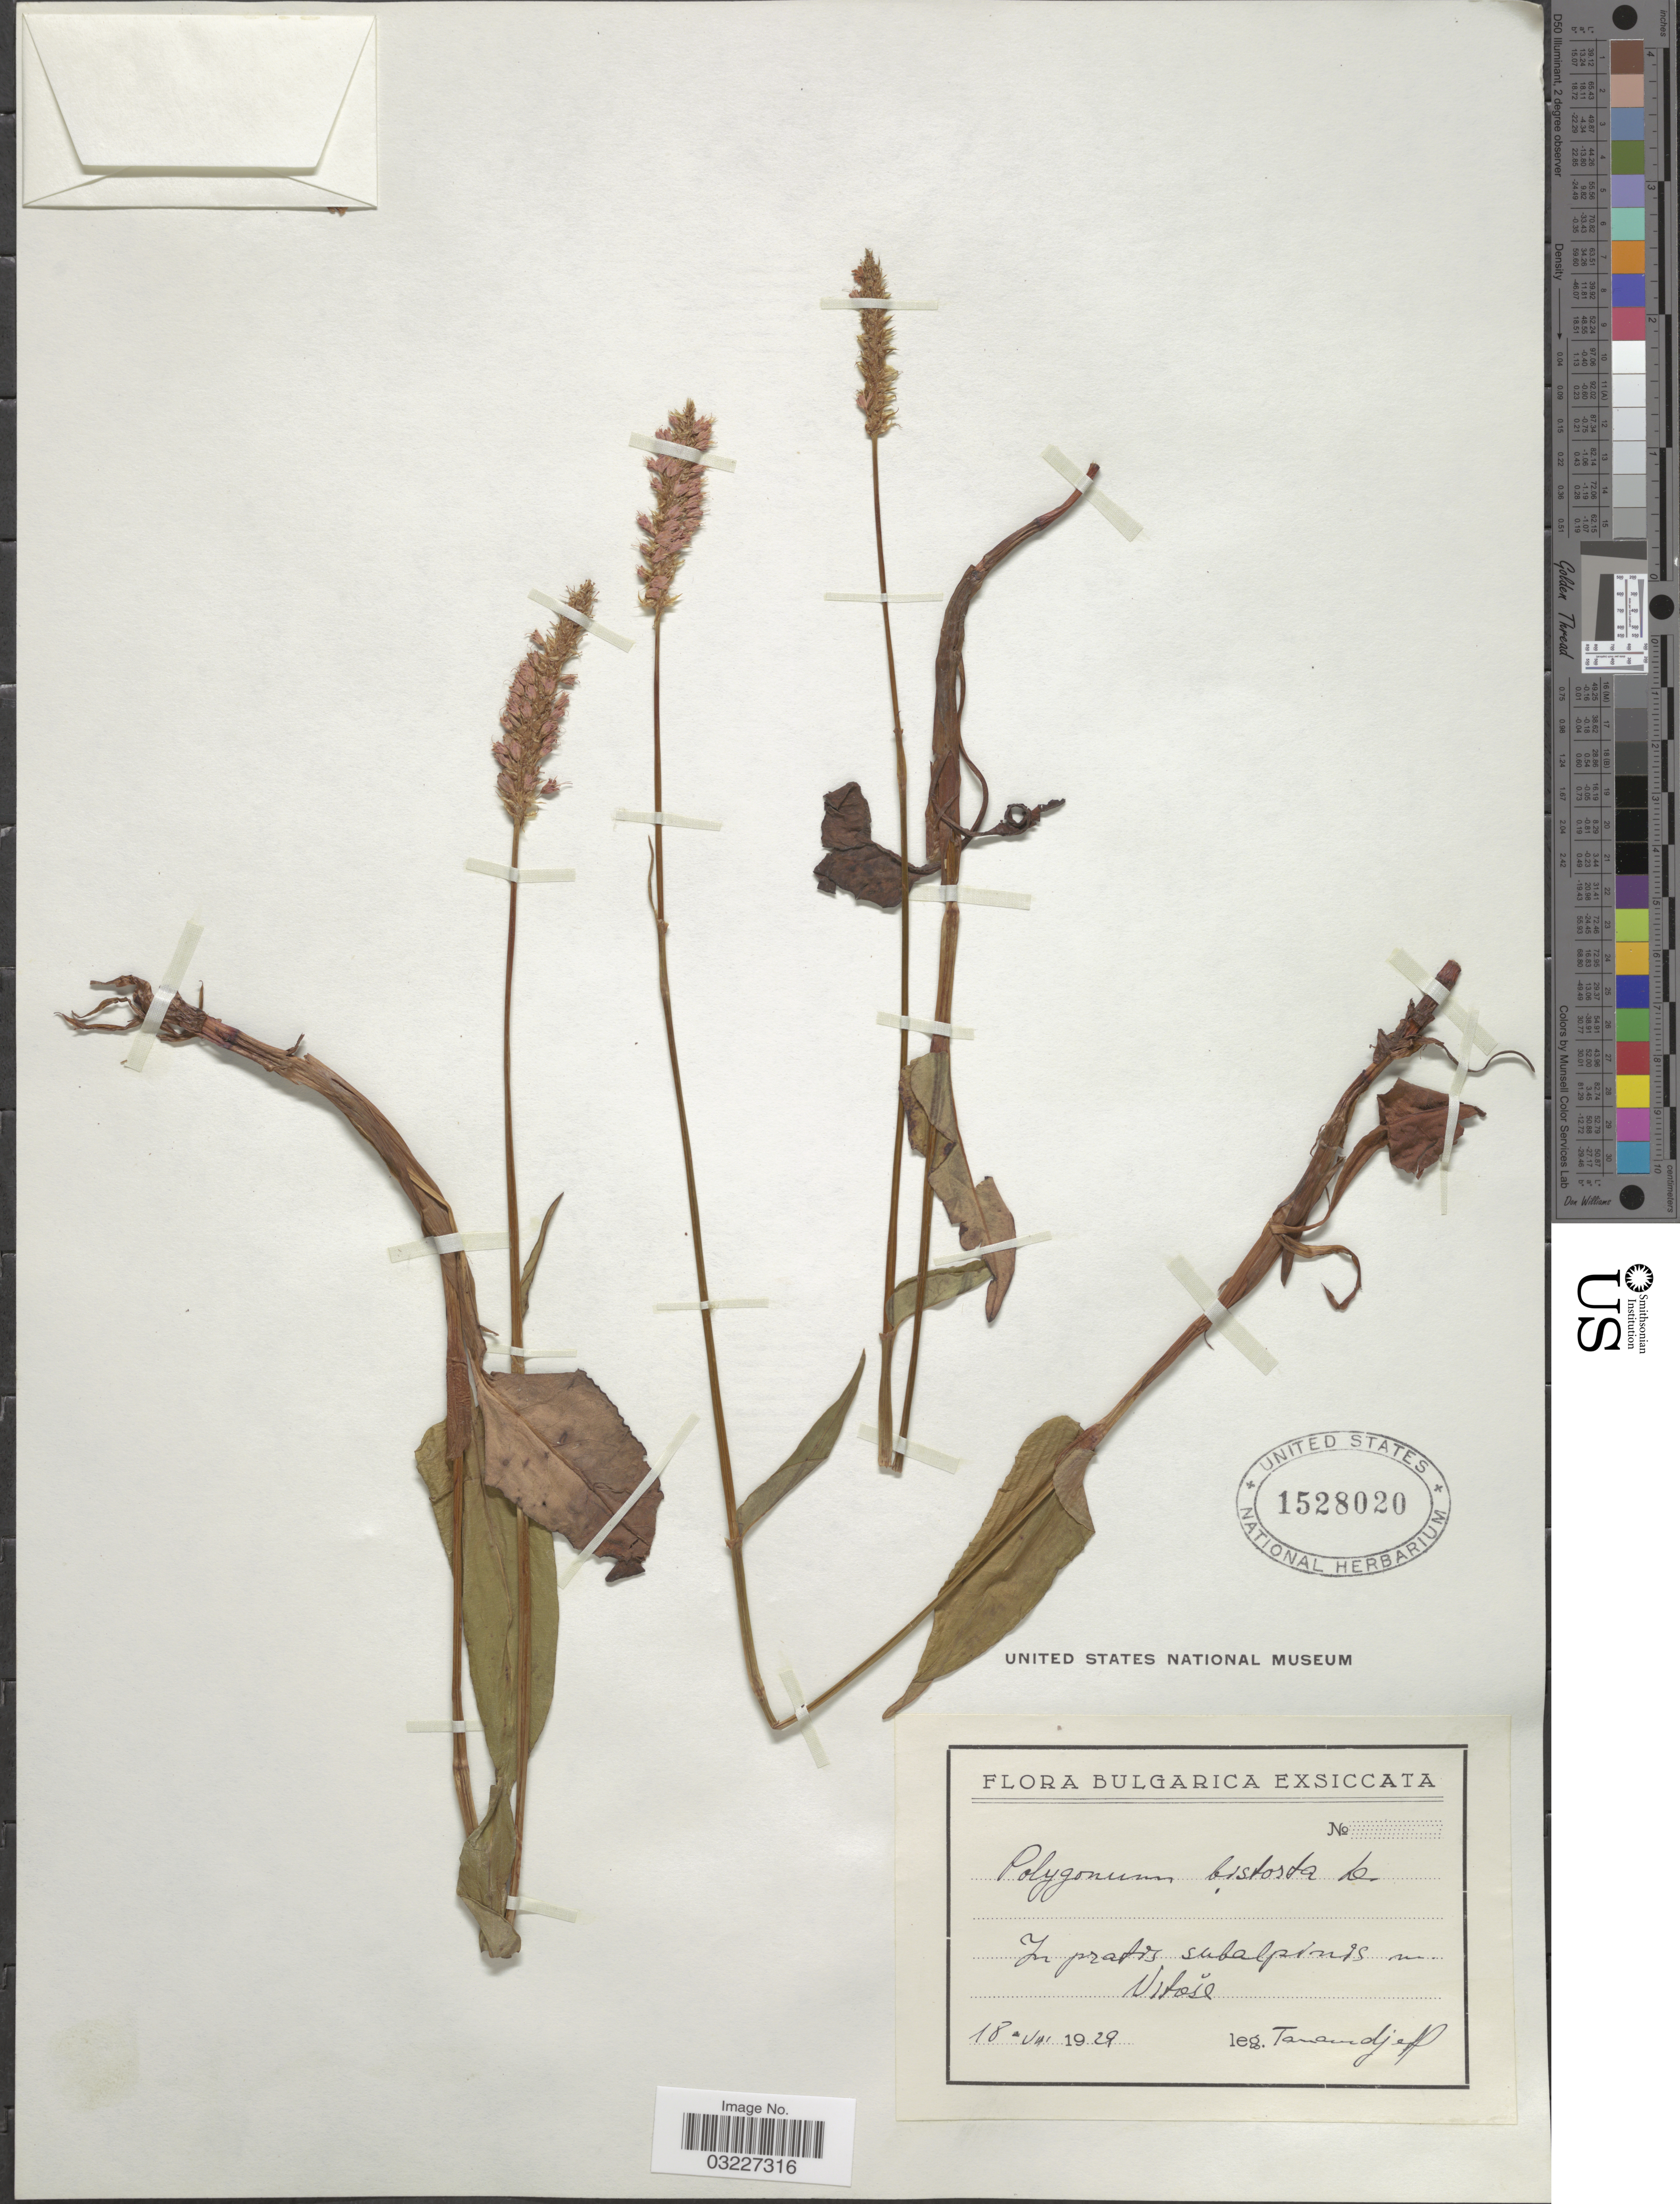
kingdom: Plantae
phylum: Tracheophyta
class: Magnoliopsida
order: Caryophyllales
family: Polygonaceae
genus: Bistorta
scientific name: Bistorta officinalis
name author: Delarbre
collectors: -. Tanandjeff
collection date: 1929-08-18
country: Bulgaria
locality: In pratis subalpinis m. Vitosĕ.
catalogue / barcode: US 1528020